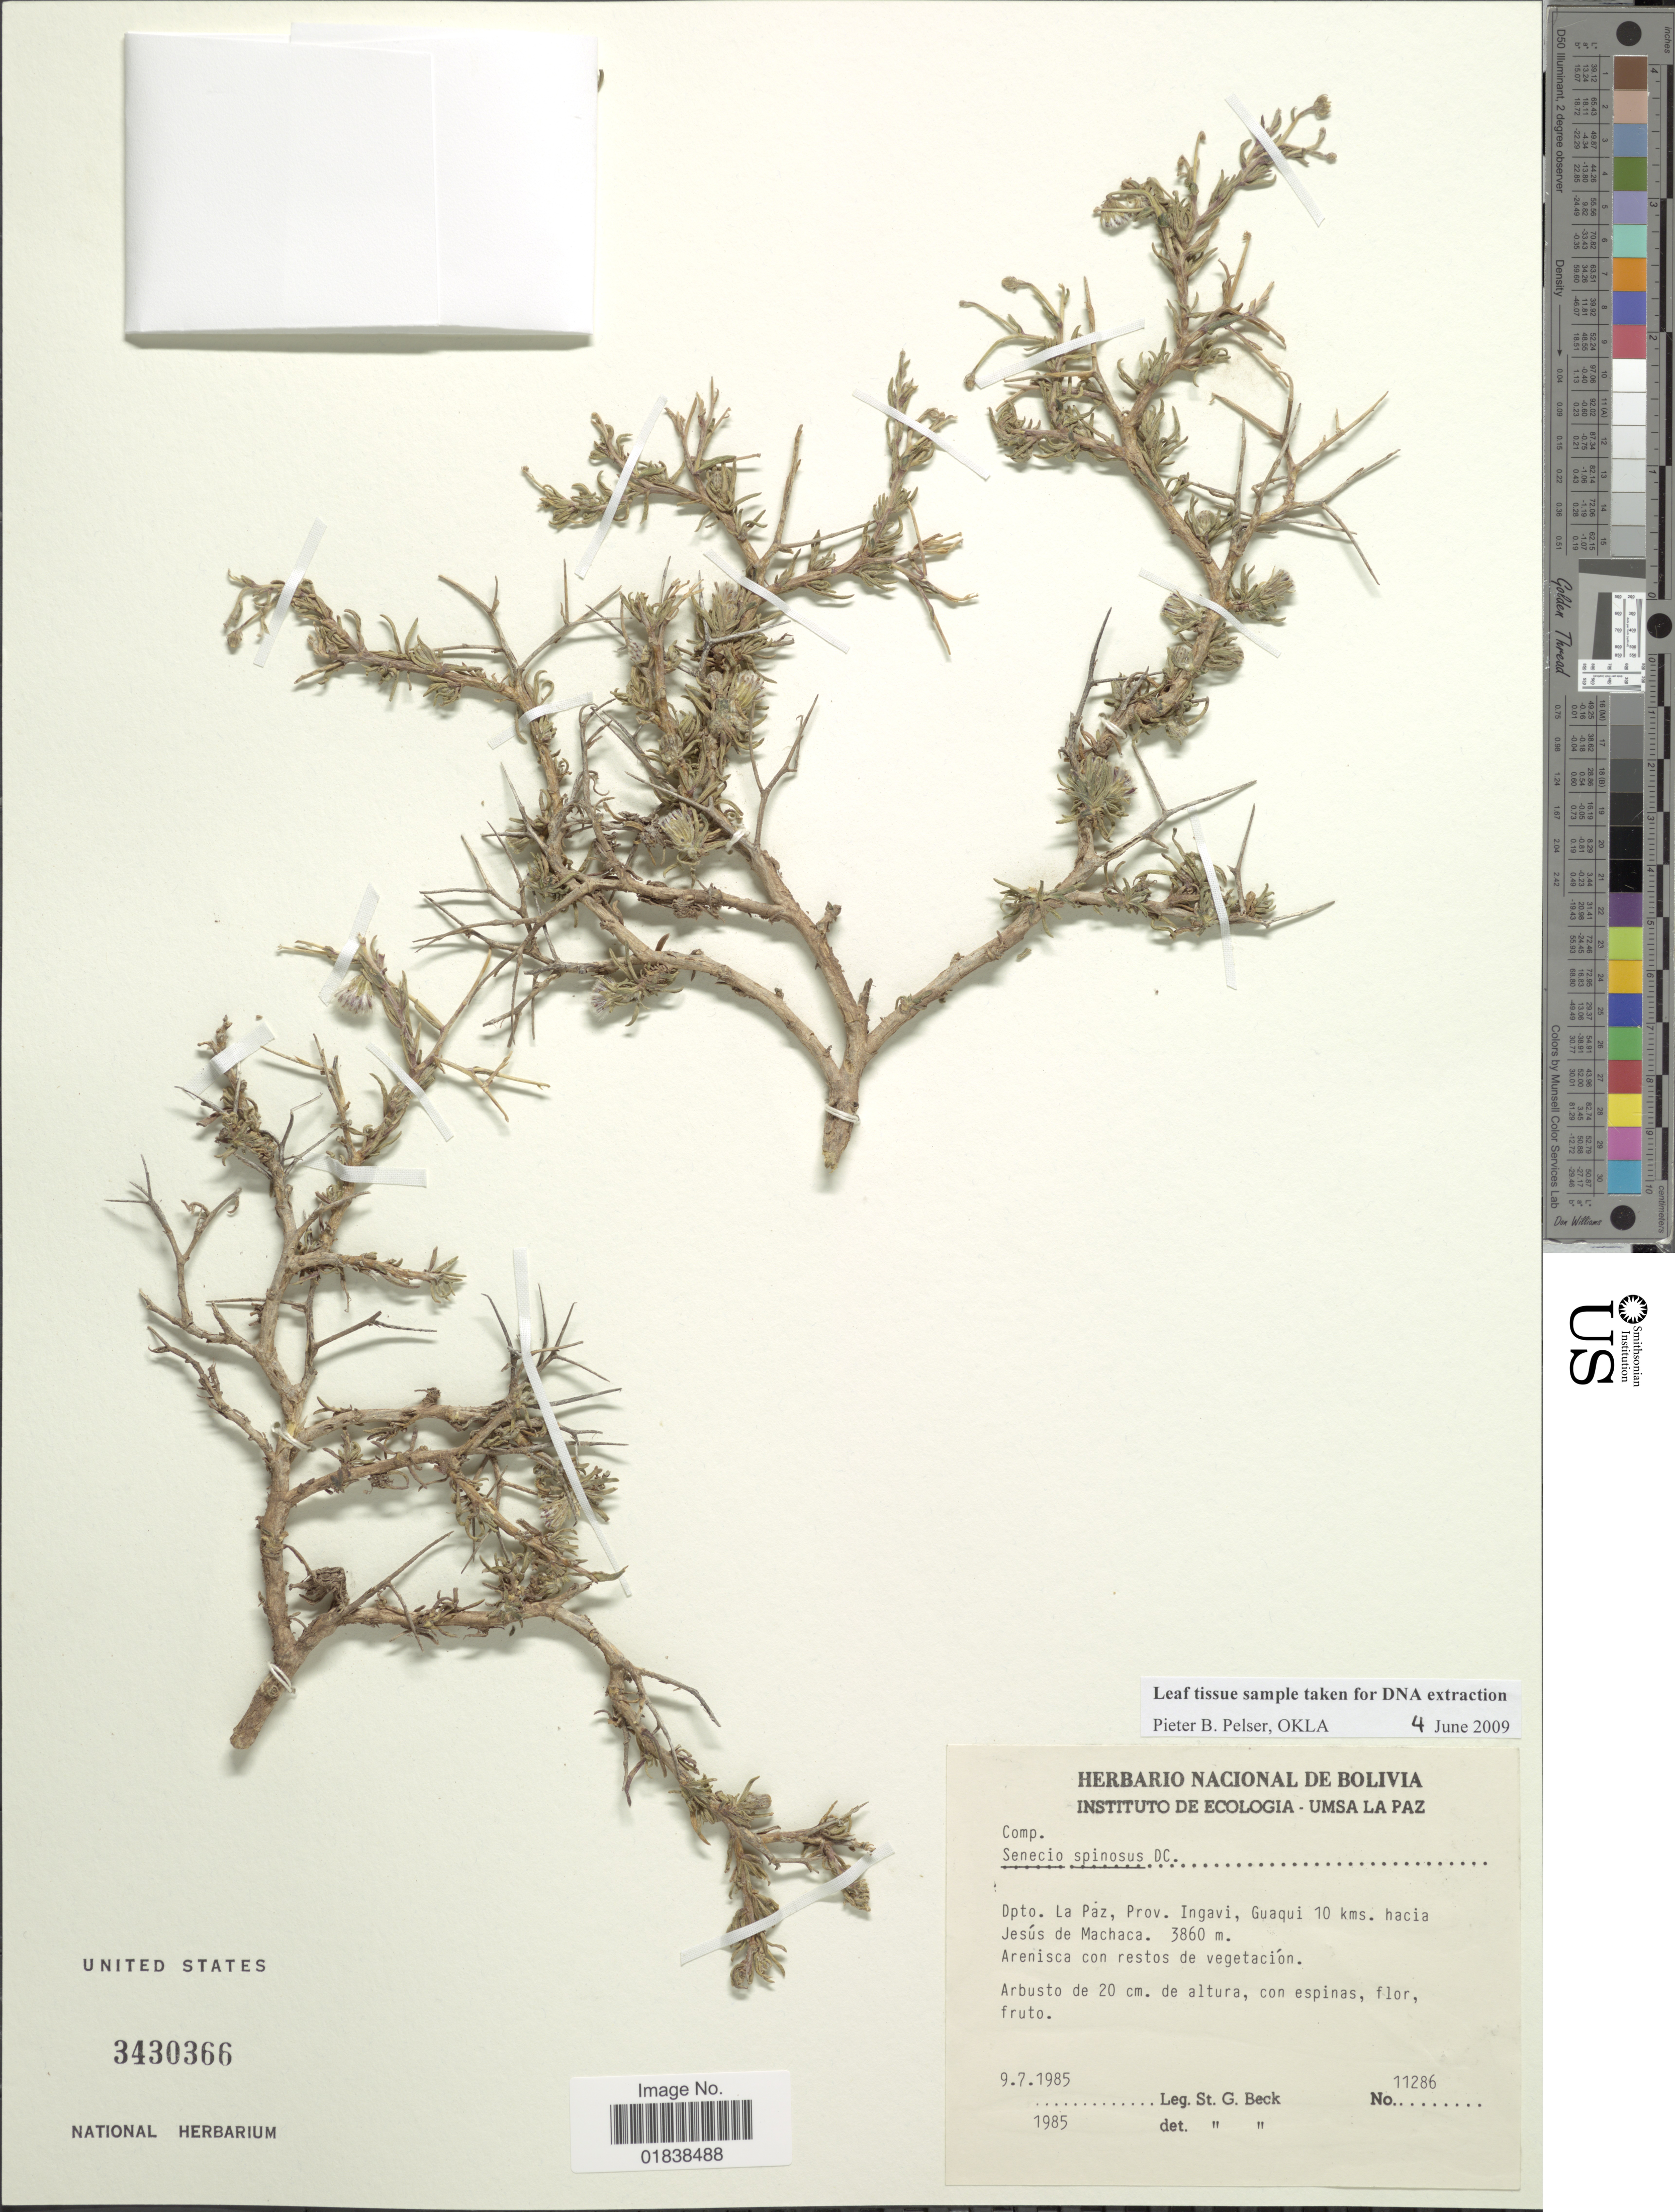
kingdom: Plantae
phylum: Tracheophyta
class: Magnoliopsida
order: Asterales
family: Asteraceae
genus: Senecio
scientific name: Senecio spinosus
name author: DC.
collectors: S. G. Beck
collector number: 11286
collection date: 1985-07-09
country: Bolivia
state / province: La Paz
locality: Prov. Ingavi, Guaqui 10 kms, hacia Jesus de Machaca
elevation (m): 3860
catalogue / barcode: US 3430366